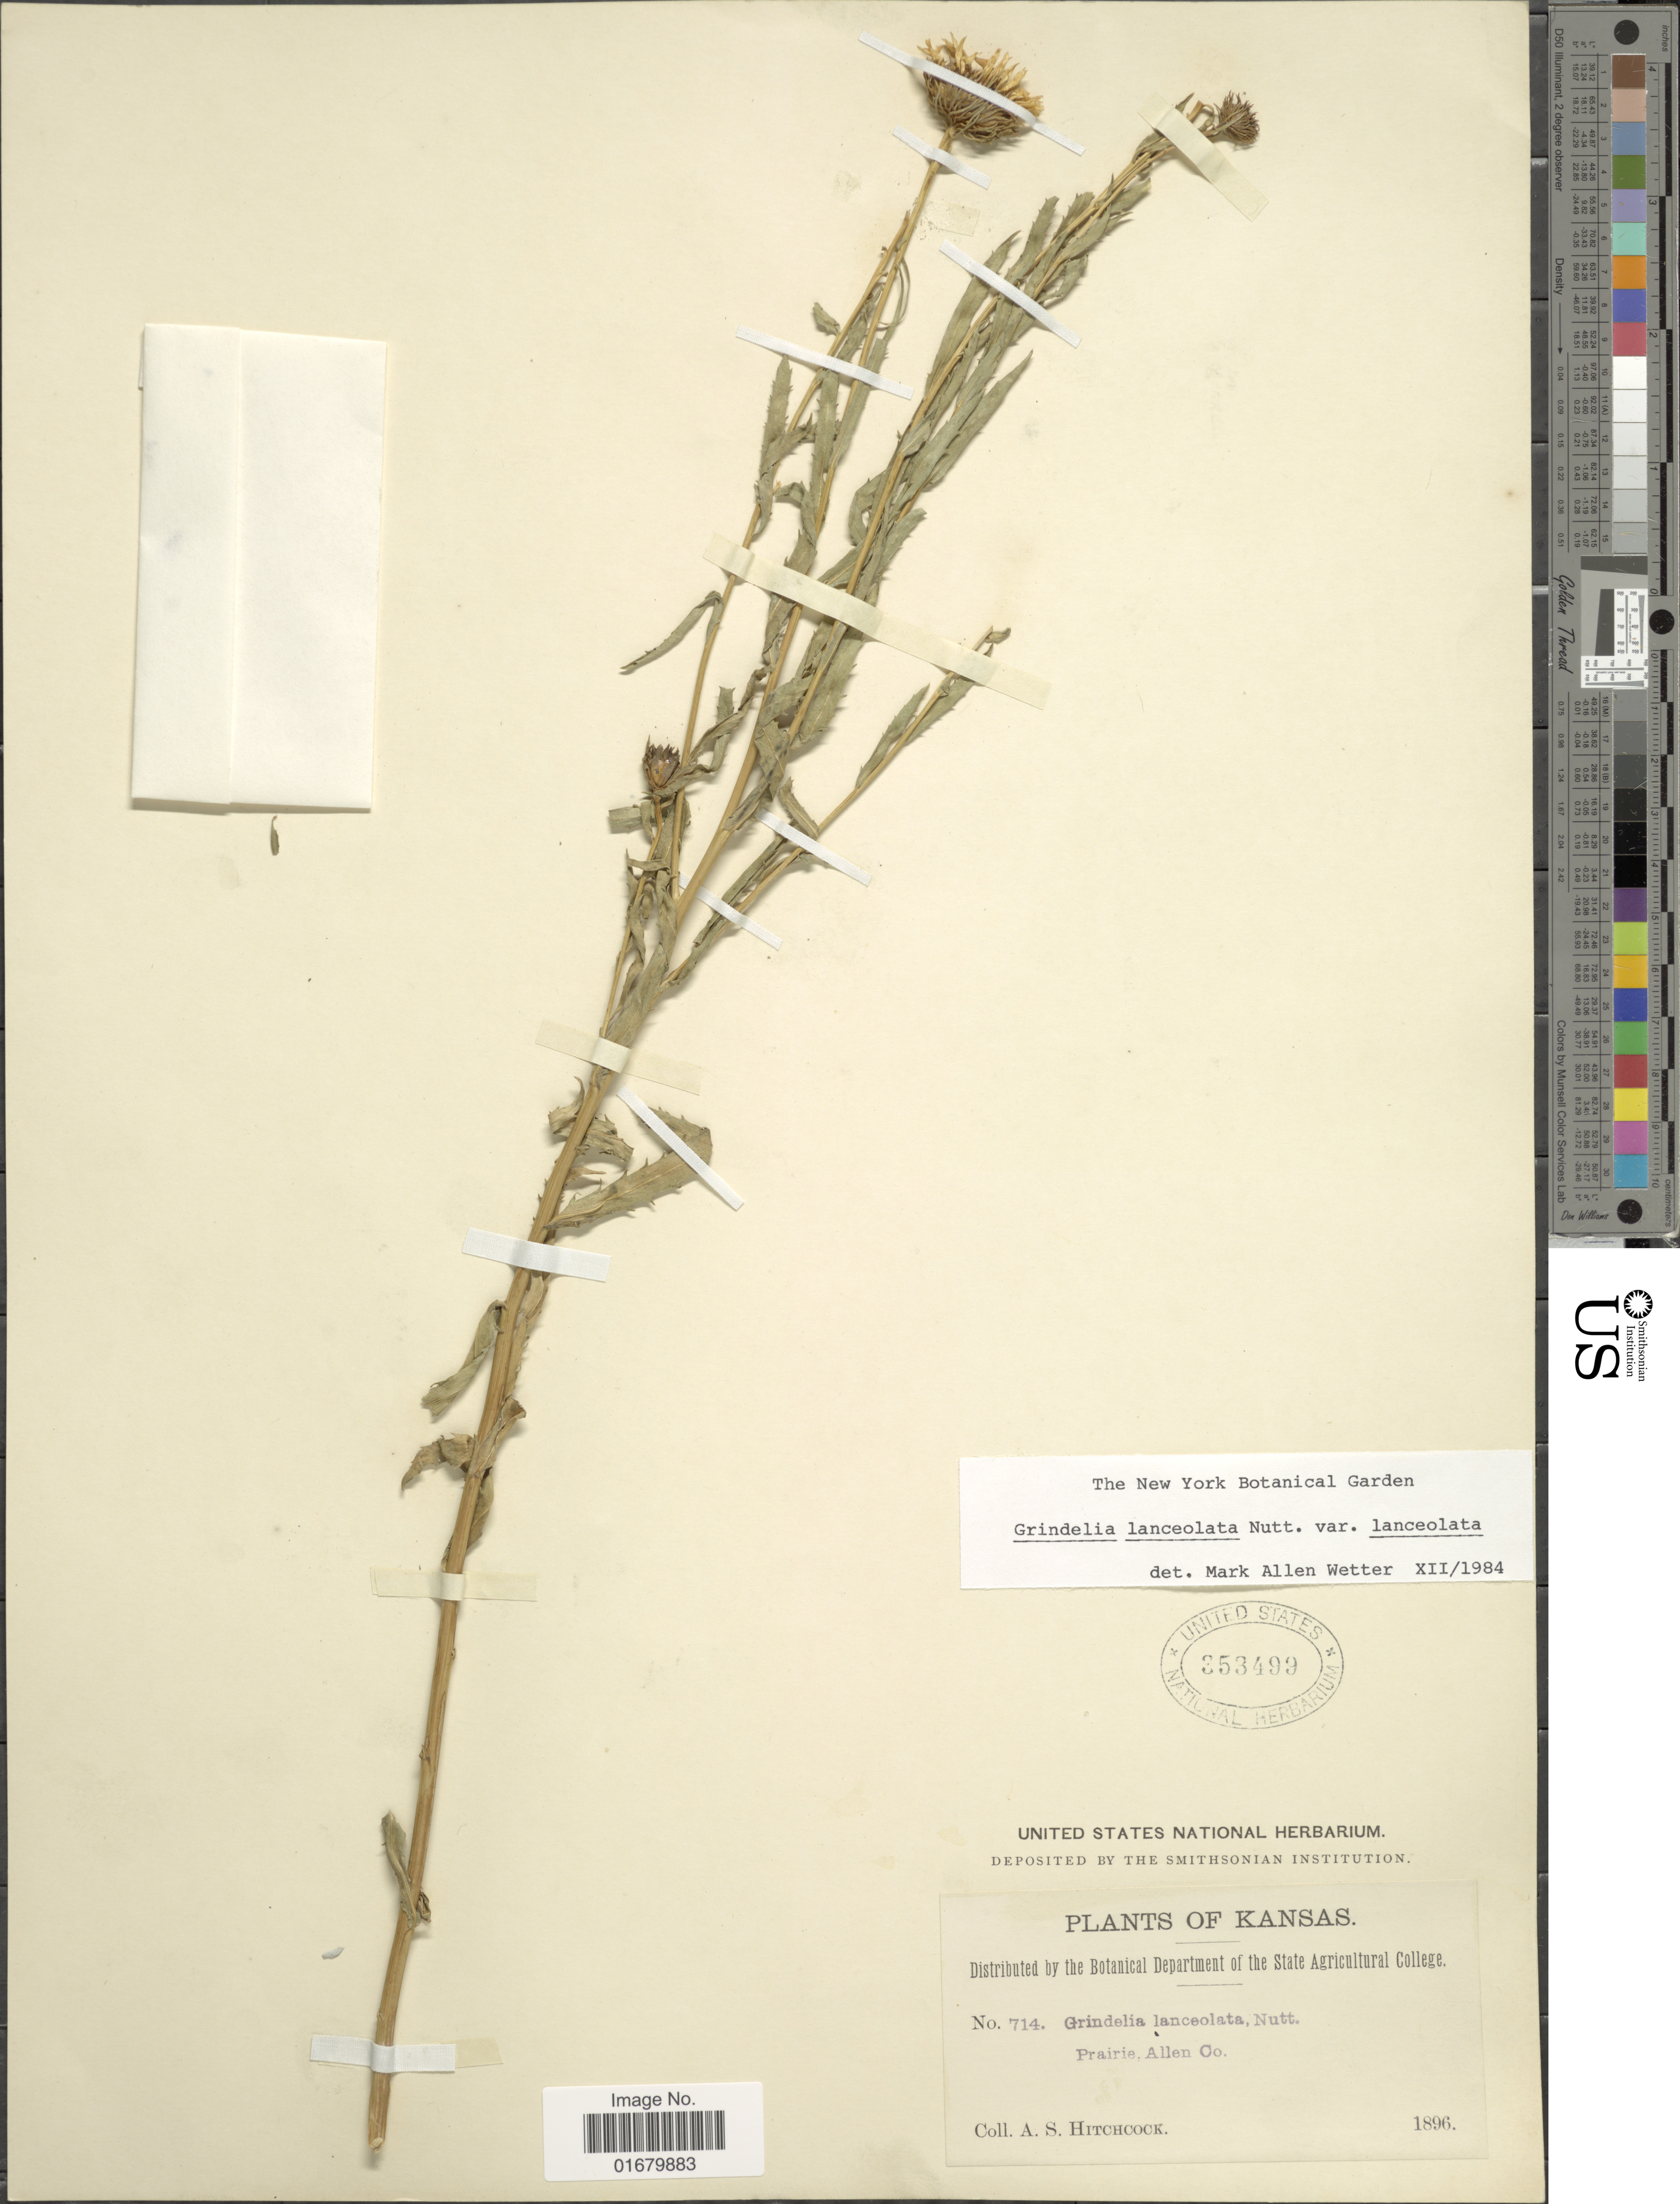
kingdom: Plantae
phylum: Tracheophyta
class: Magnoliopsida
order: Asterales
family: Asteraceae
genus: Grindelia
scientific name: Grindelia lanceolata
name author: Nutt.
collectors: A. S. Hitchcock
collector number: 714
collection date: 1896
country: United States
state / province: Kansas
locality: Prairie Allen Co.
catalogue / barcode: US 353499